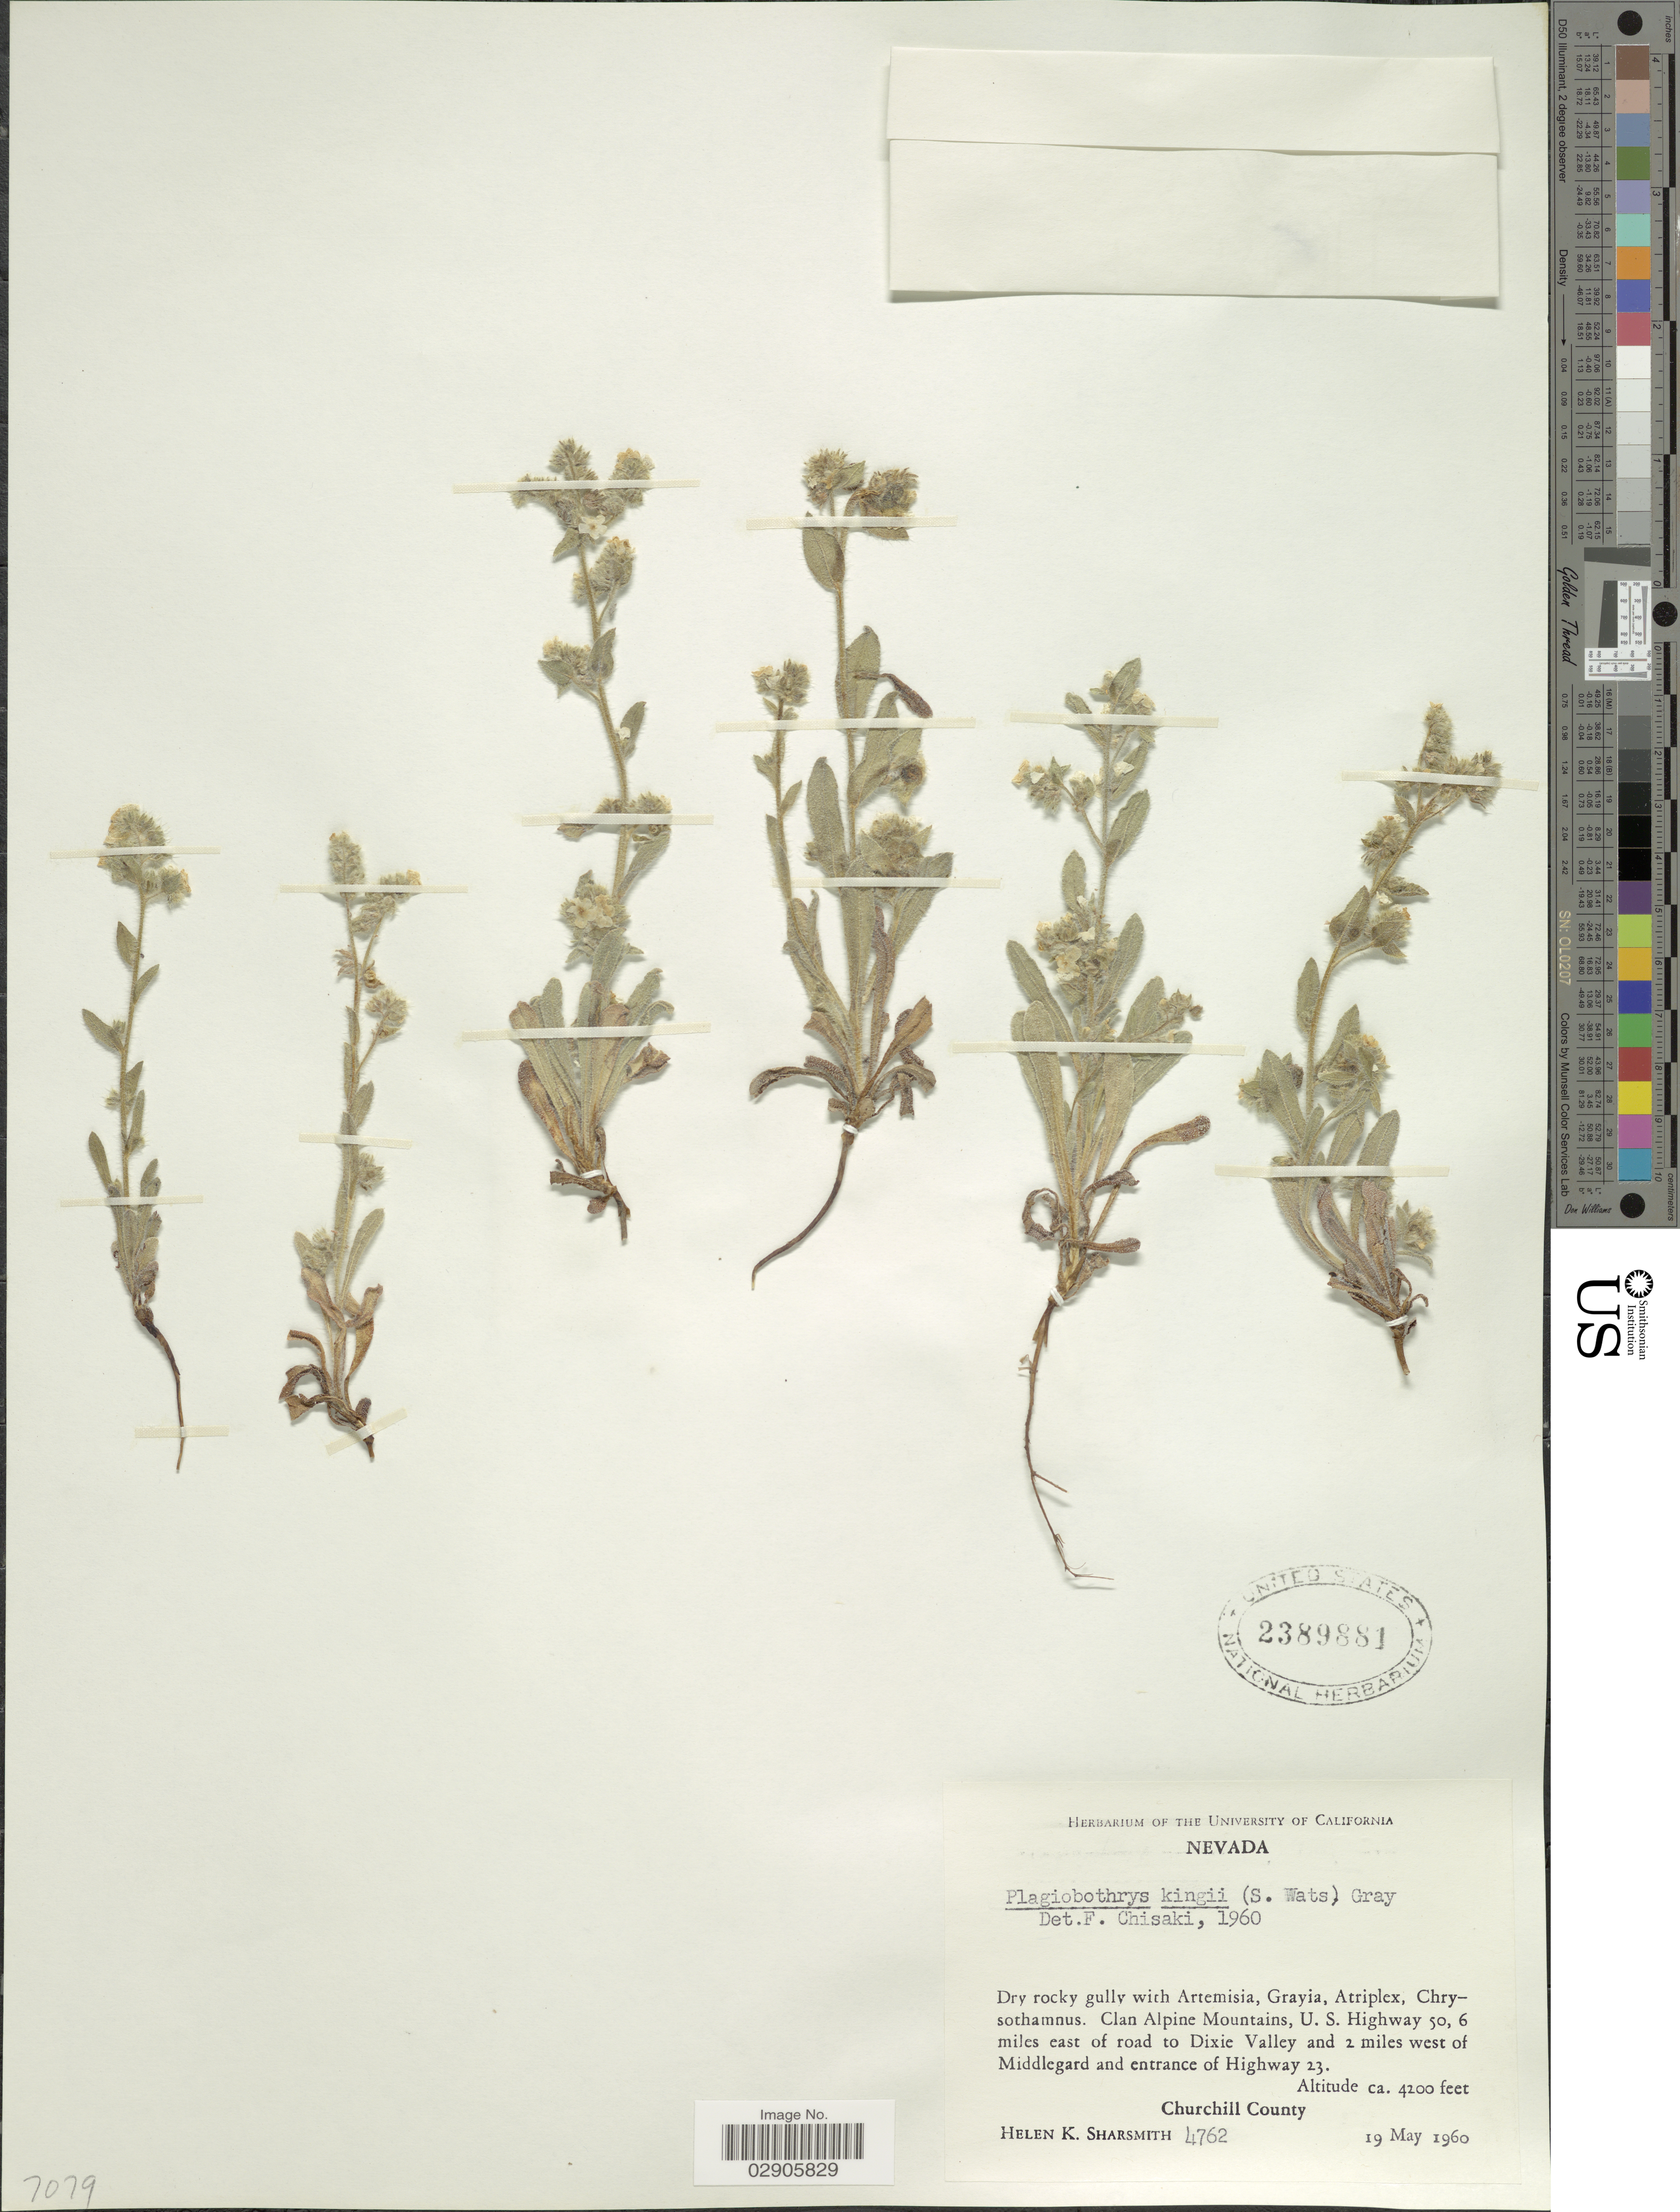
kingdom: Plantae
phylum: Tracheophyta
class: Magnoliopsida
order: Boraginales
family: Boraginaceae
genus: Plagiobothrys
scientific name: Plagiobothrys kingii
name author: (S. Watson) A. Gray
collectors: H. Sharsmith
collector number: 4762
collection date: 1960-05-19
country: United States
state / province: Nevada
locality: Clan Alpine Mountains, U.S. Highway 50, 6 miles east of road to Dixie Valley and 2 miles west of Middlegard and entrance of Highway 23. Churchill County.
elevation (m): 1280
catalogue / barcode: US 2389881